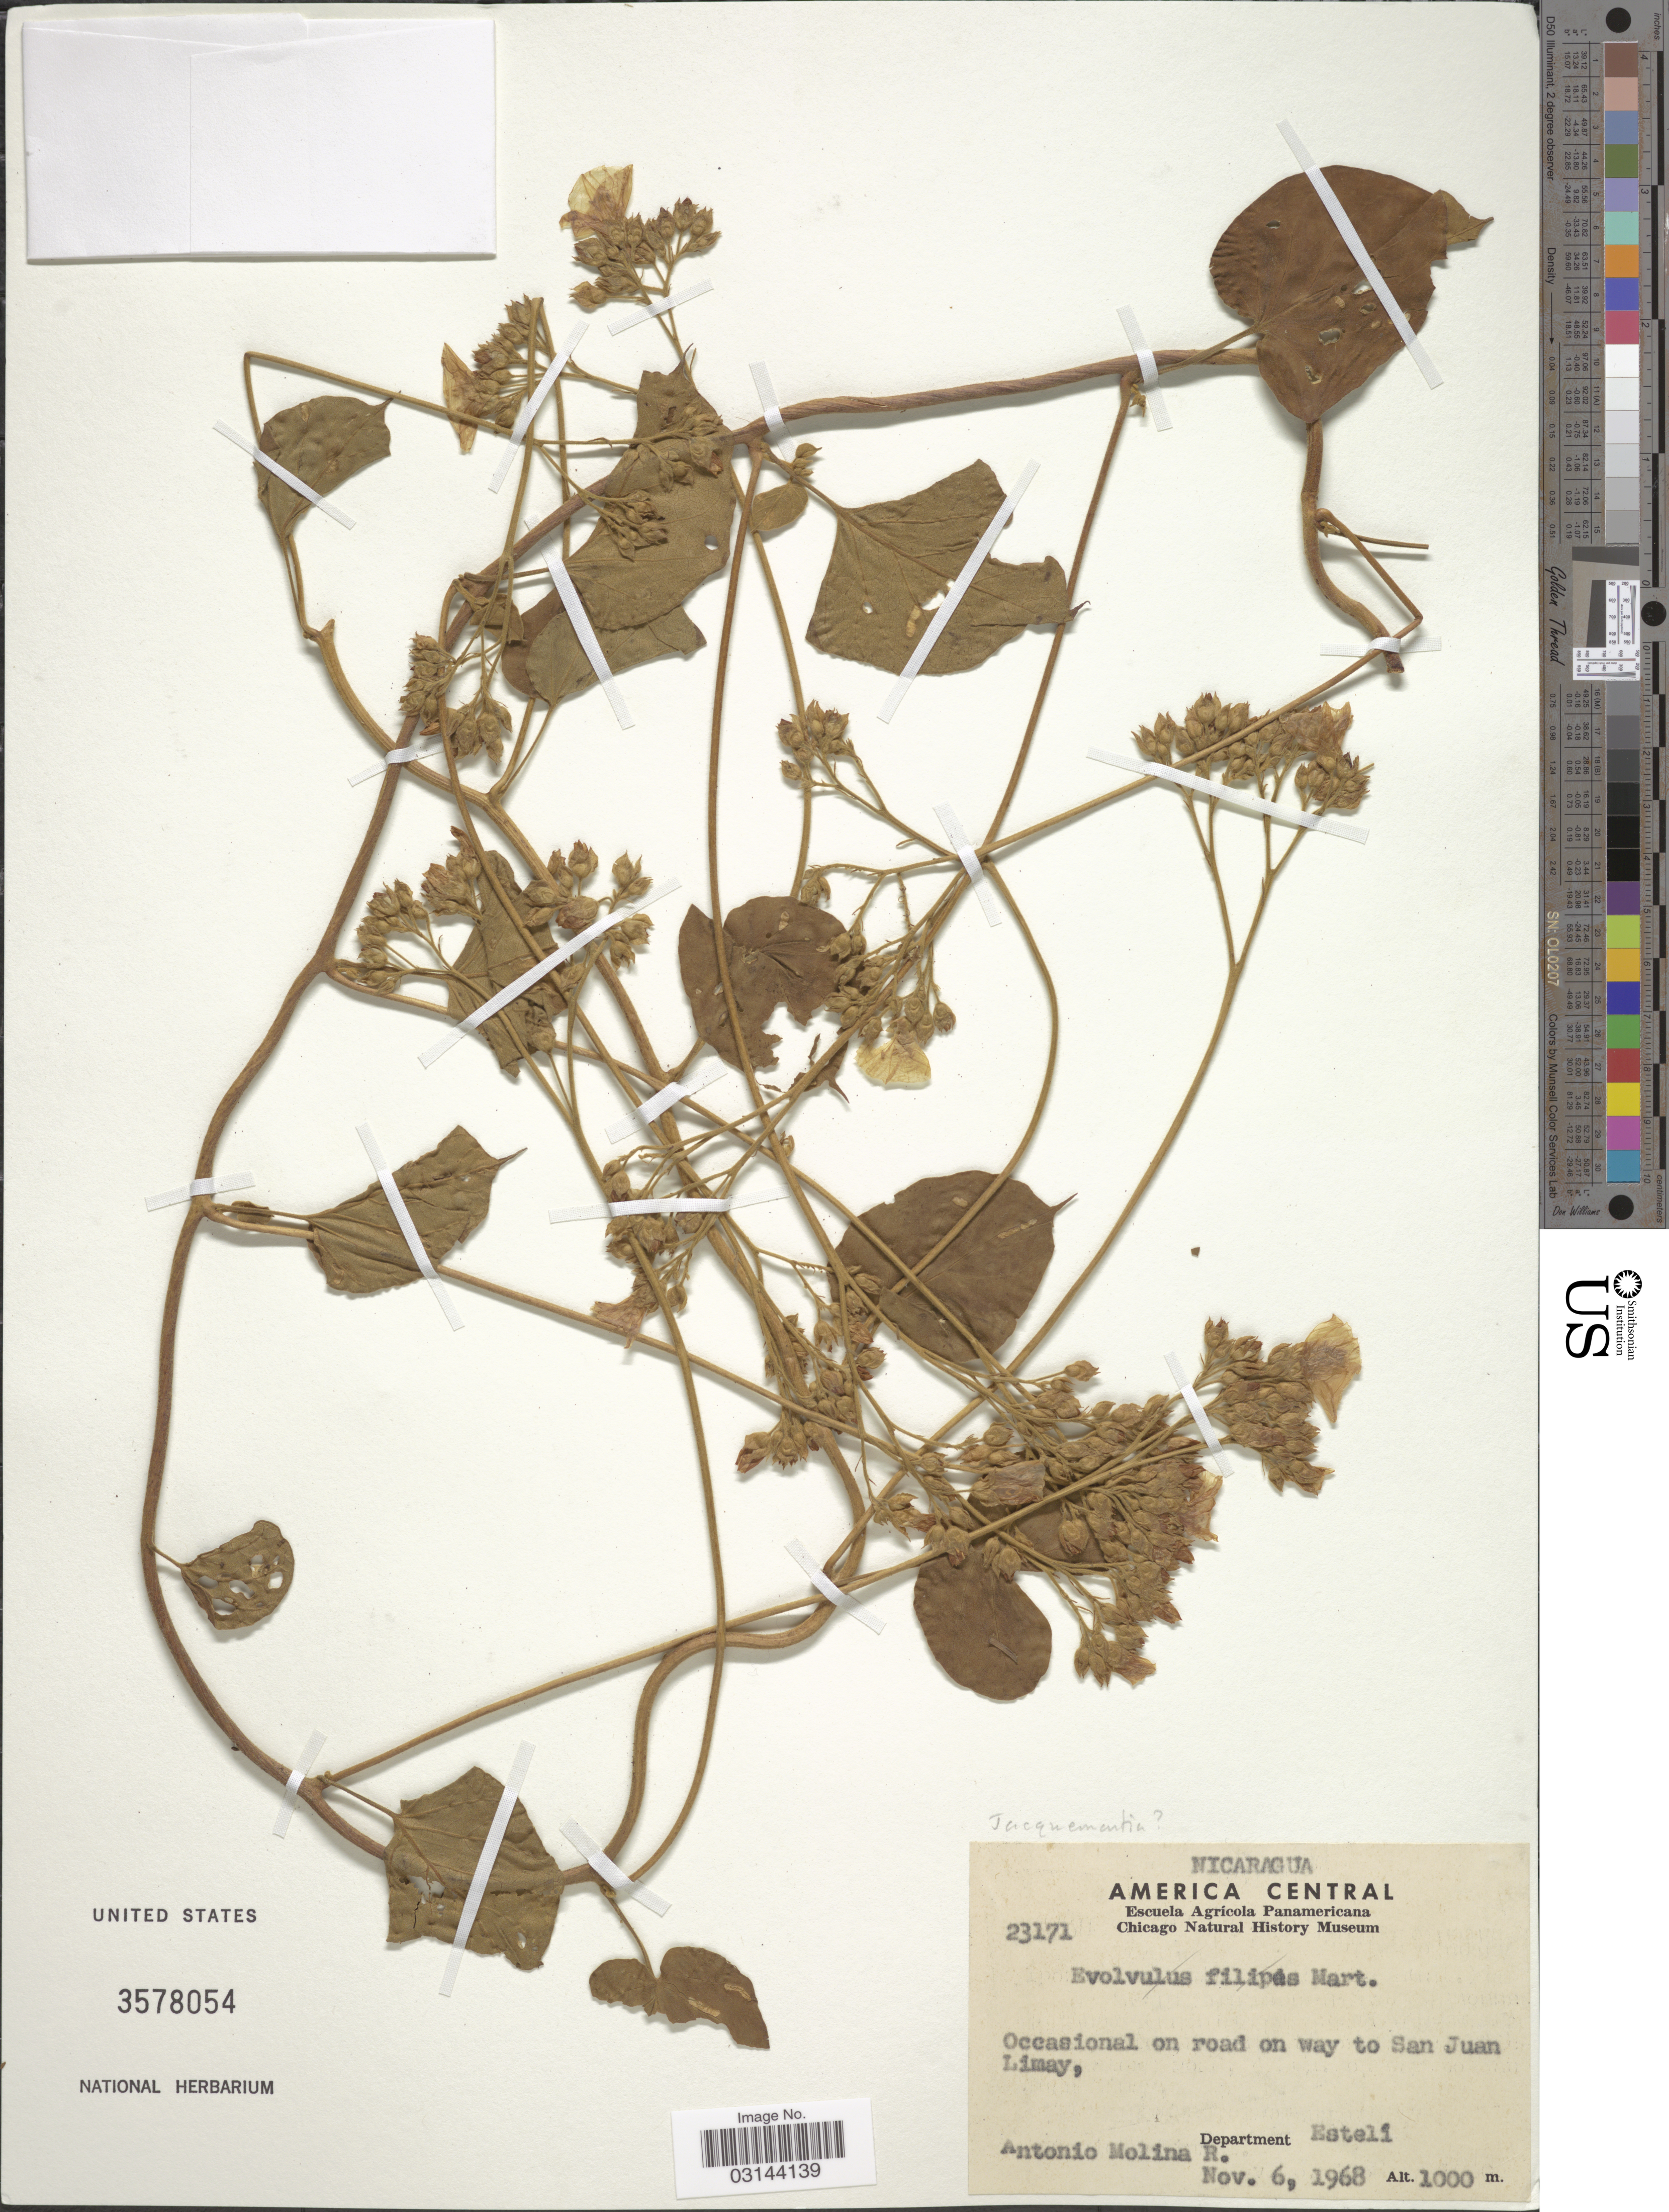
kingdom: Plantae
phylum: Tracheophyta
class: Magnoliopsida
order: Solanales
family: Convolvulaceae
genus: Jacquemontia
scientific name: Jacquemontia sp.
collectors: A. Molina R.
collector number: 23171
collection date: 1968-11-06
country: Nicaragua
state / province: Esteli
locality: Occasional on road on way to San Juan Limay, Department Esteli.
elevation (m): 1000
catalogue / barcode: US 3578054